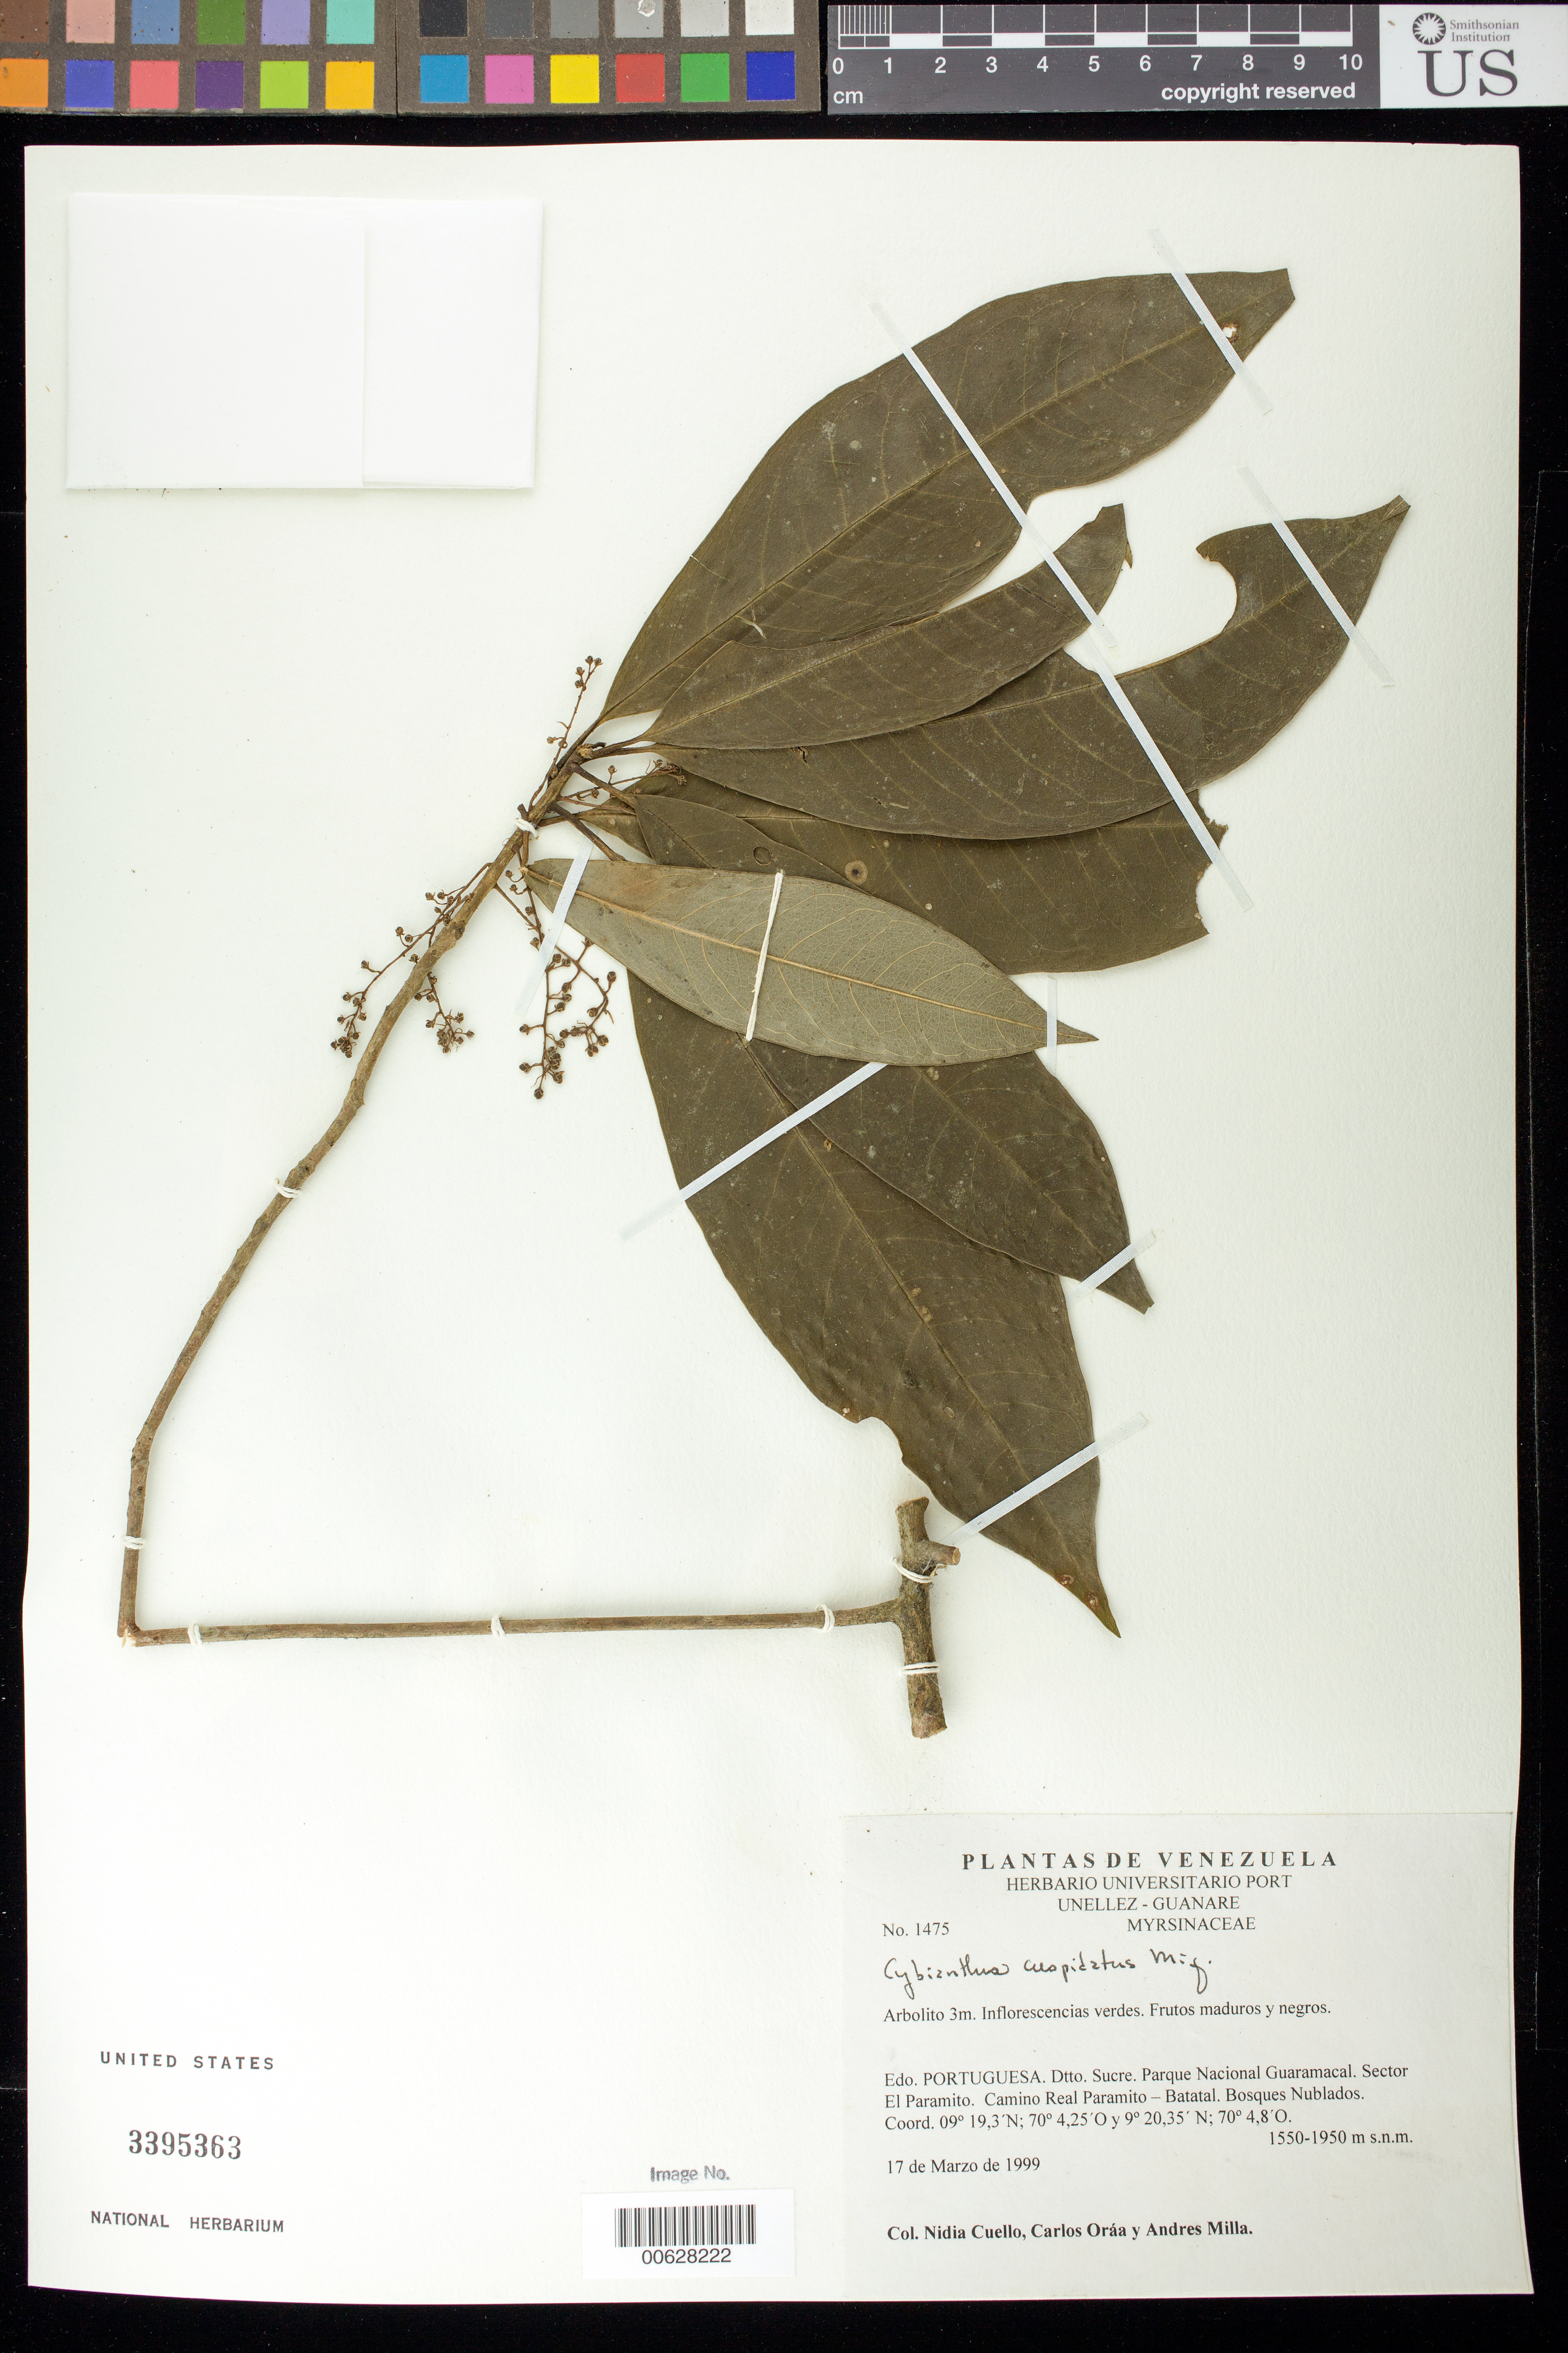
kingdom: Plantae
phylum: Tracheophyta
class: Magnoliopsida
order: Ericales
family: Primulaceae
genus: Cybianthus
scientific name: Cybianthus cuspidatus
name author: Miq.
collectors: N. L. Cuello, C. Oráa & A. Milla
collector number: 1475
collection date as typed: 17 Mar 1999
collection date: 1999-03-17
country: Venezuela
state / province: Portuguesa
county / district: Sucre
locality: Parque Nacional Guaramacal. Sector El Paramito. Camino Real Paramito - Batatal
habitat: Bosques nublados.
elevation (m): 1550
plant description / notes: PORT, US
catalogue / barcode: US 3395363